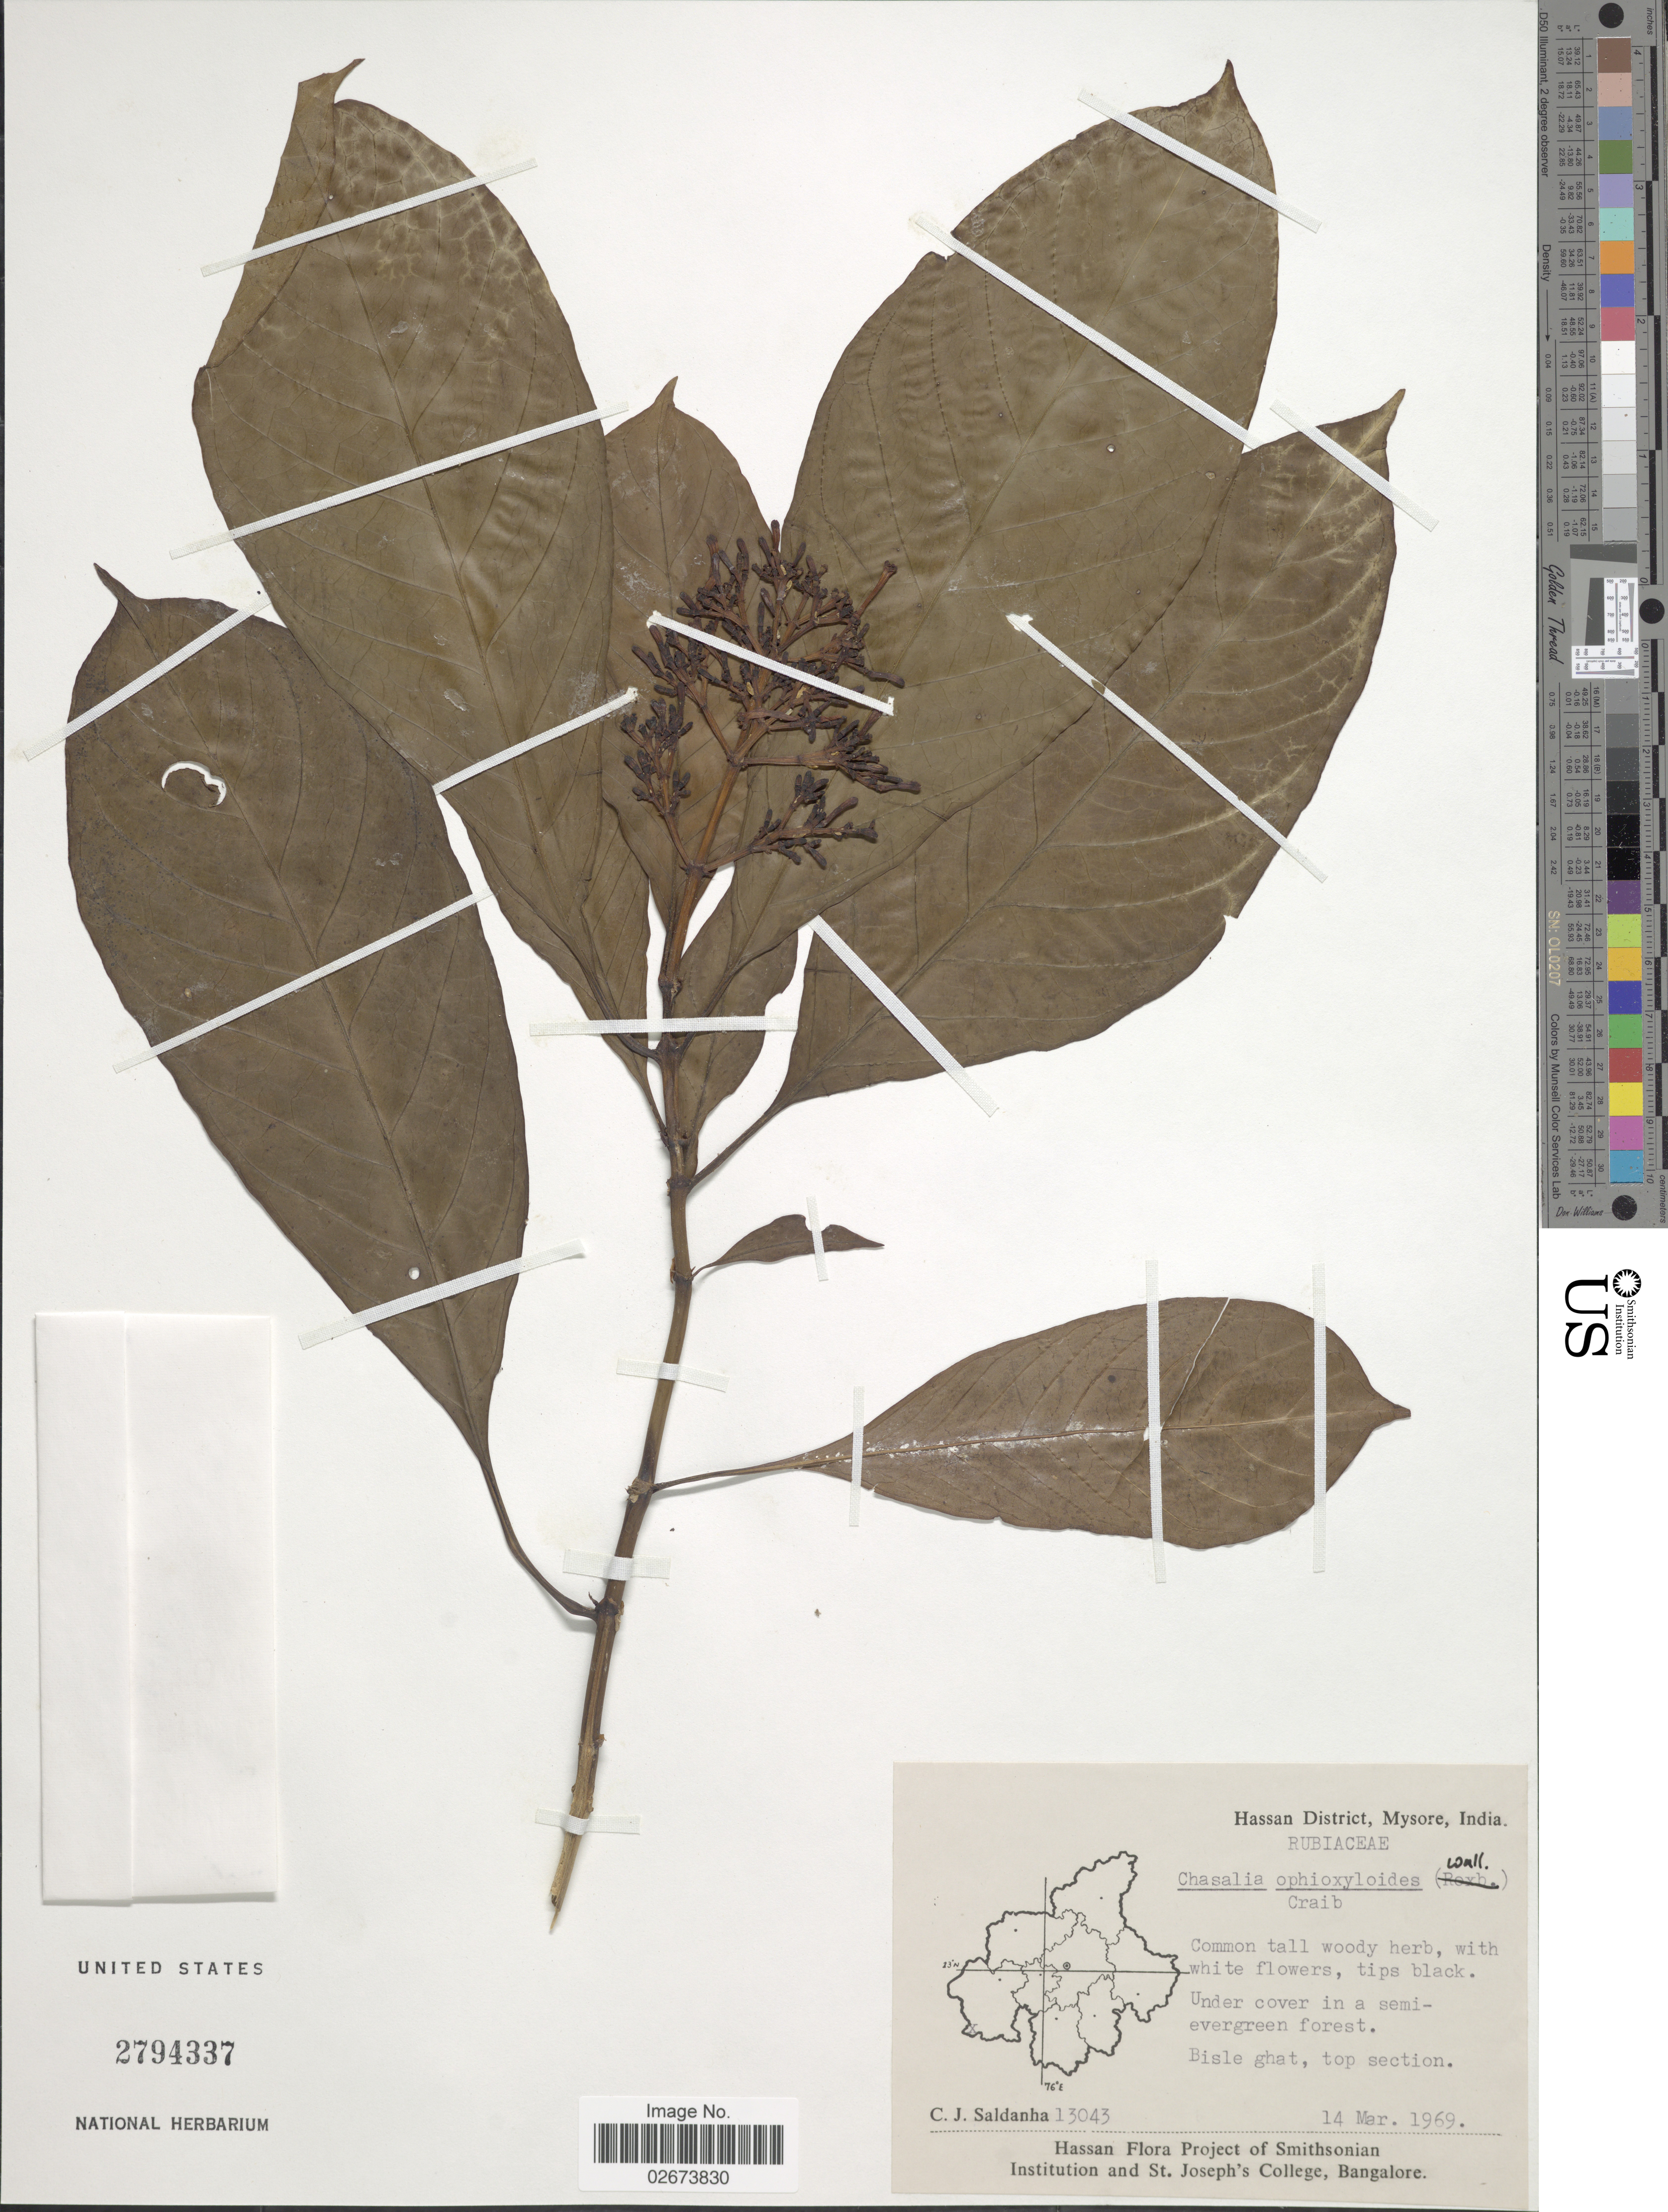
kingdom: Plantae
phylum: Tracheophyta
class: Magnoliopsida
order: Gentianales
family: Rubiaceae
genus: Chassalia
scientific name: Chassalia ophioxyloides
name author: (Wall.) Craib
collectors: C. J. Saldanha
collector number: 13043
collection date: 1969-03-14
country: India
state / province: Karnataka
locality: Hassan District, Mysore, Bisle ghat, top section.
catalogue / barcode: US 2794337